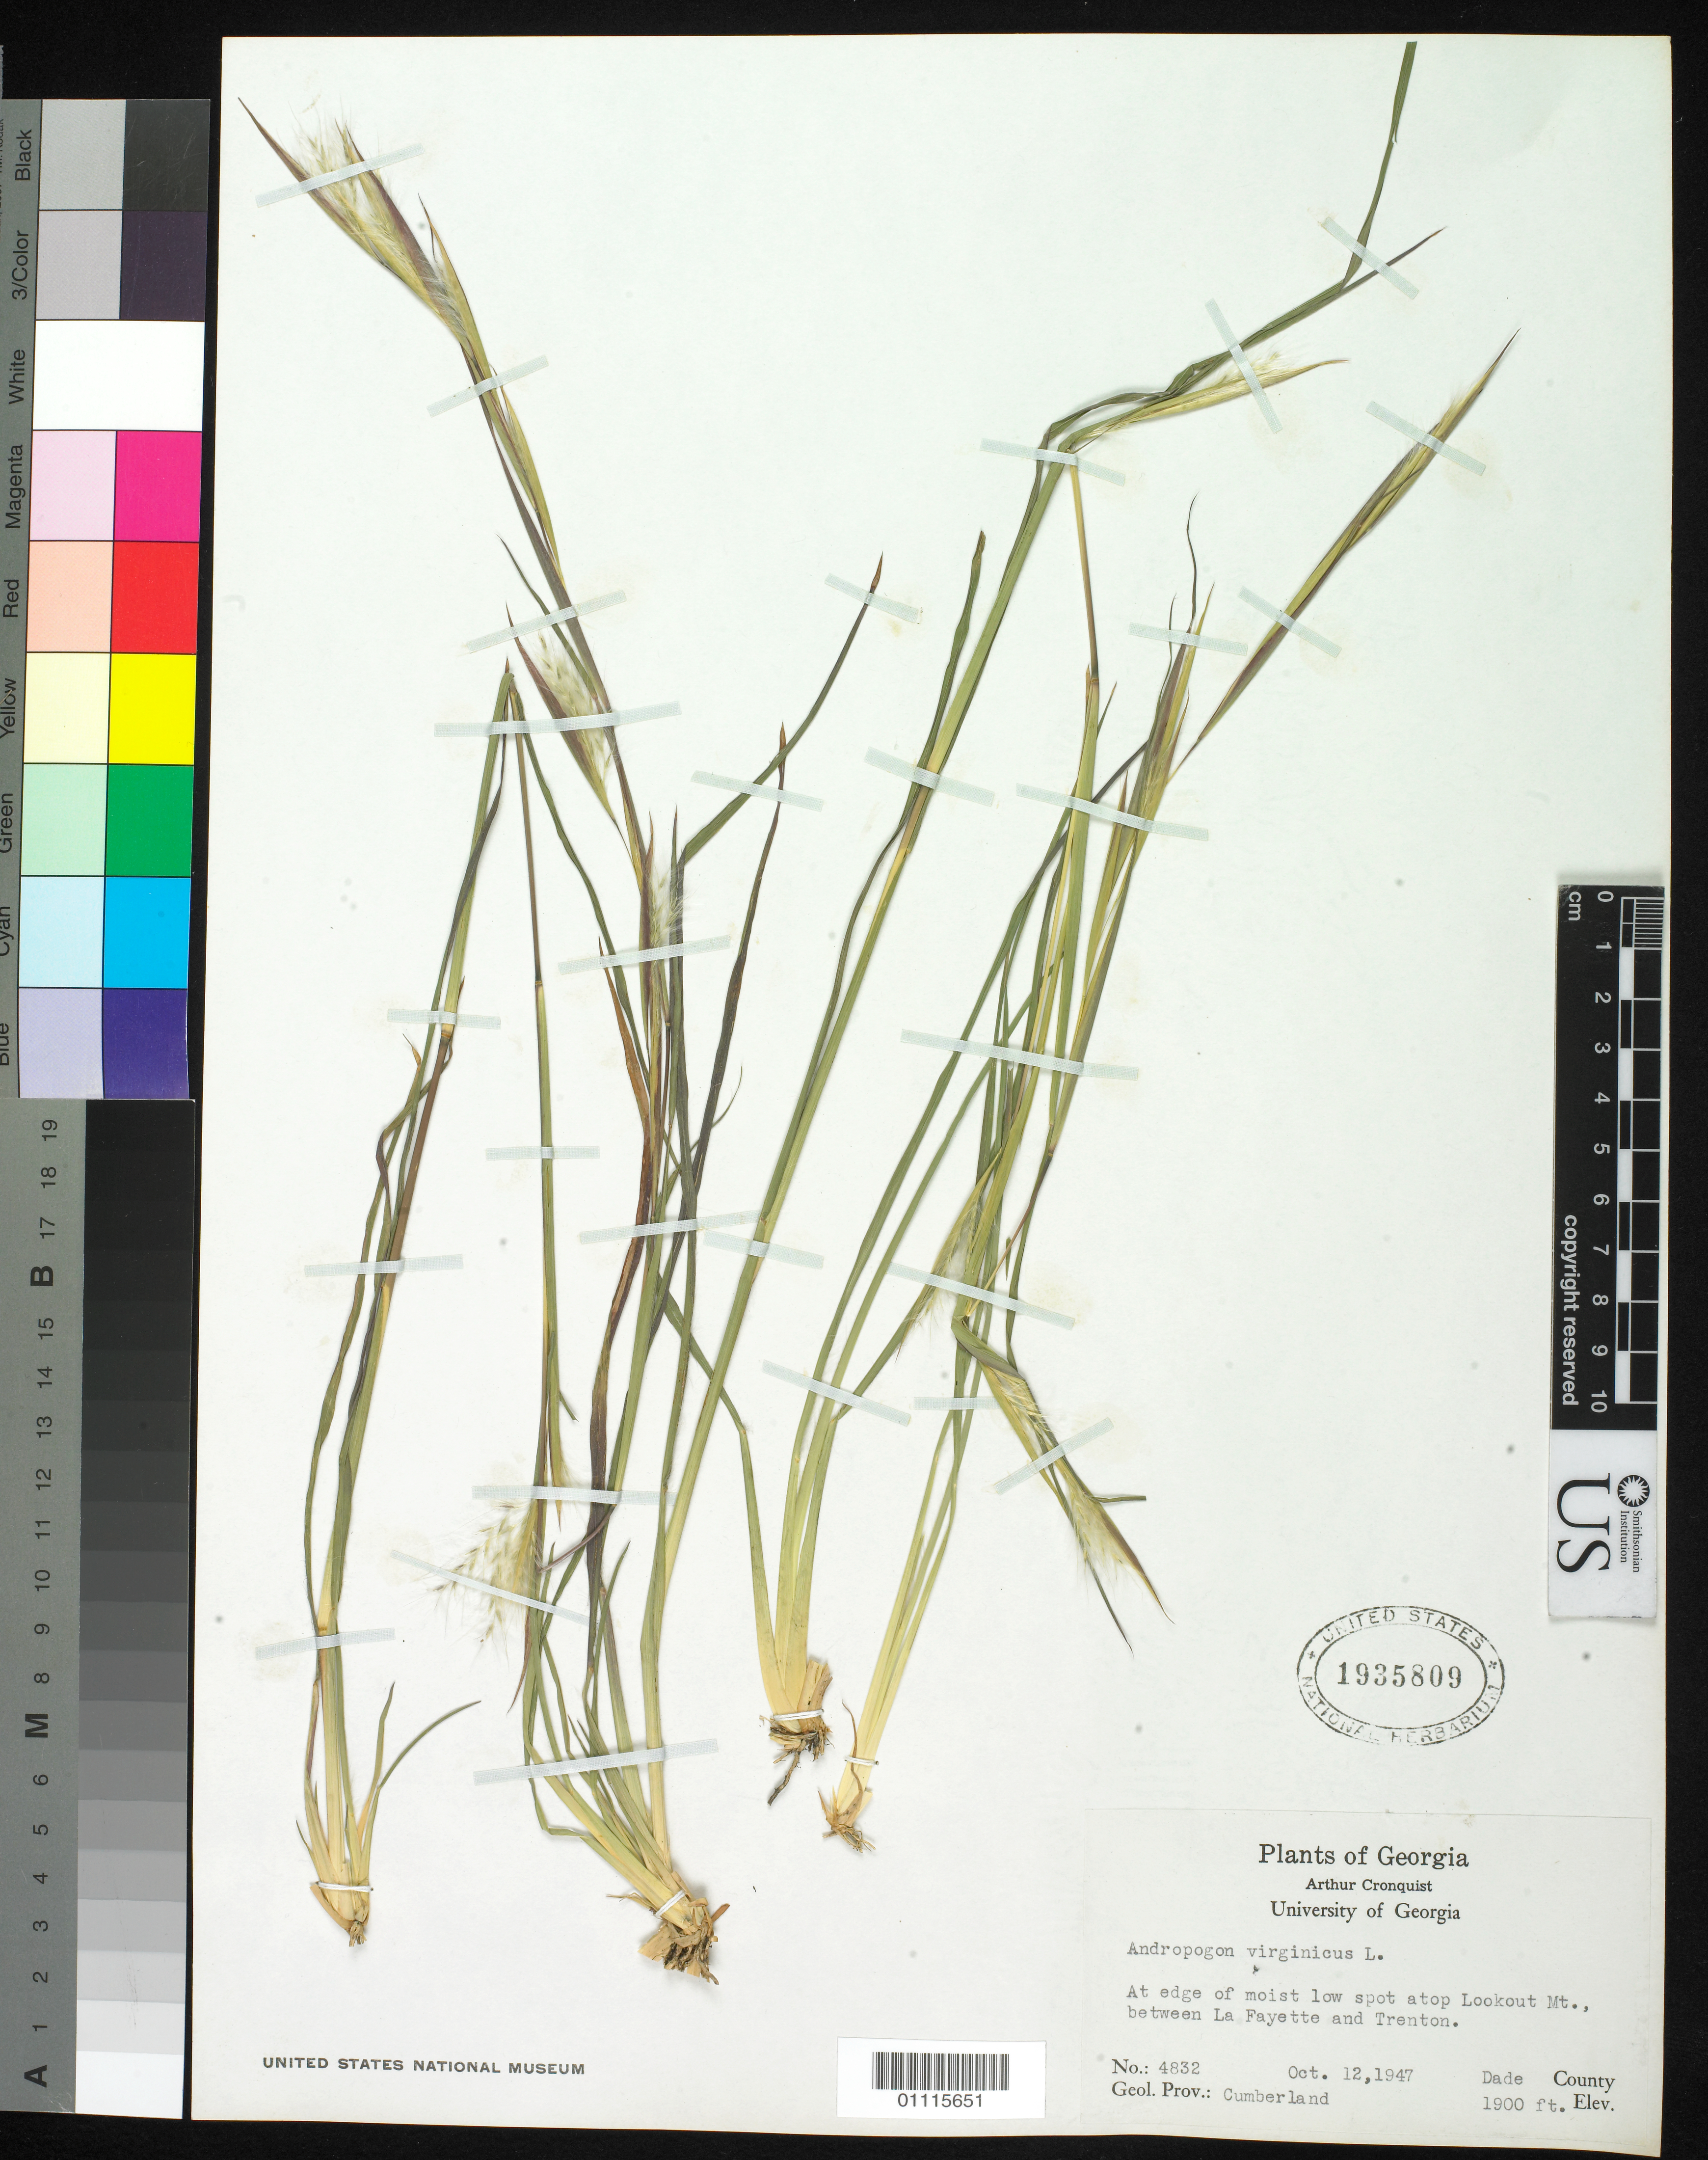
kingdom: Plantae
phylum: Tracheophyta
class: Liliopsida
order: Poales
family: Poaceae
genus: Andropogon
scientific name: Andropogon virginicus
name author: L.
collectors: A. J. Cronquist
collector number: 4832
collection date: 1947-10-12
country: United States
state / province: Georgia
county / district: Dade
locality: Lookout Mt., between La Fayette and Trenton.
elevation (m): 579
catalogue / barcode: US 1935809